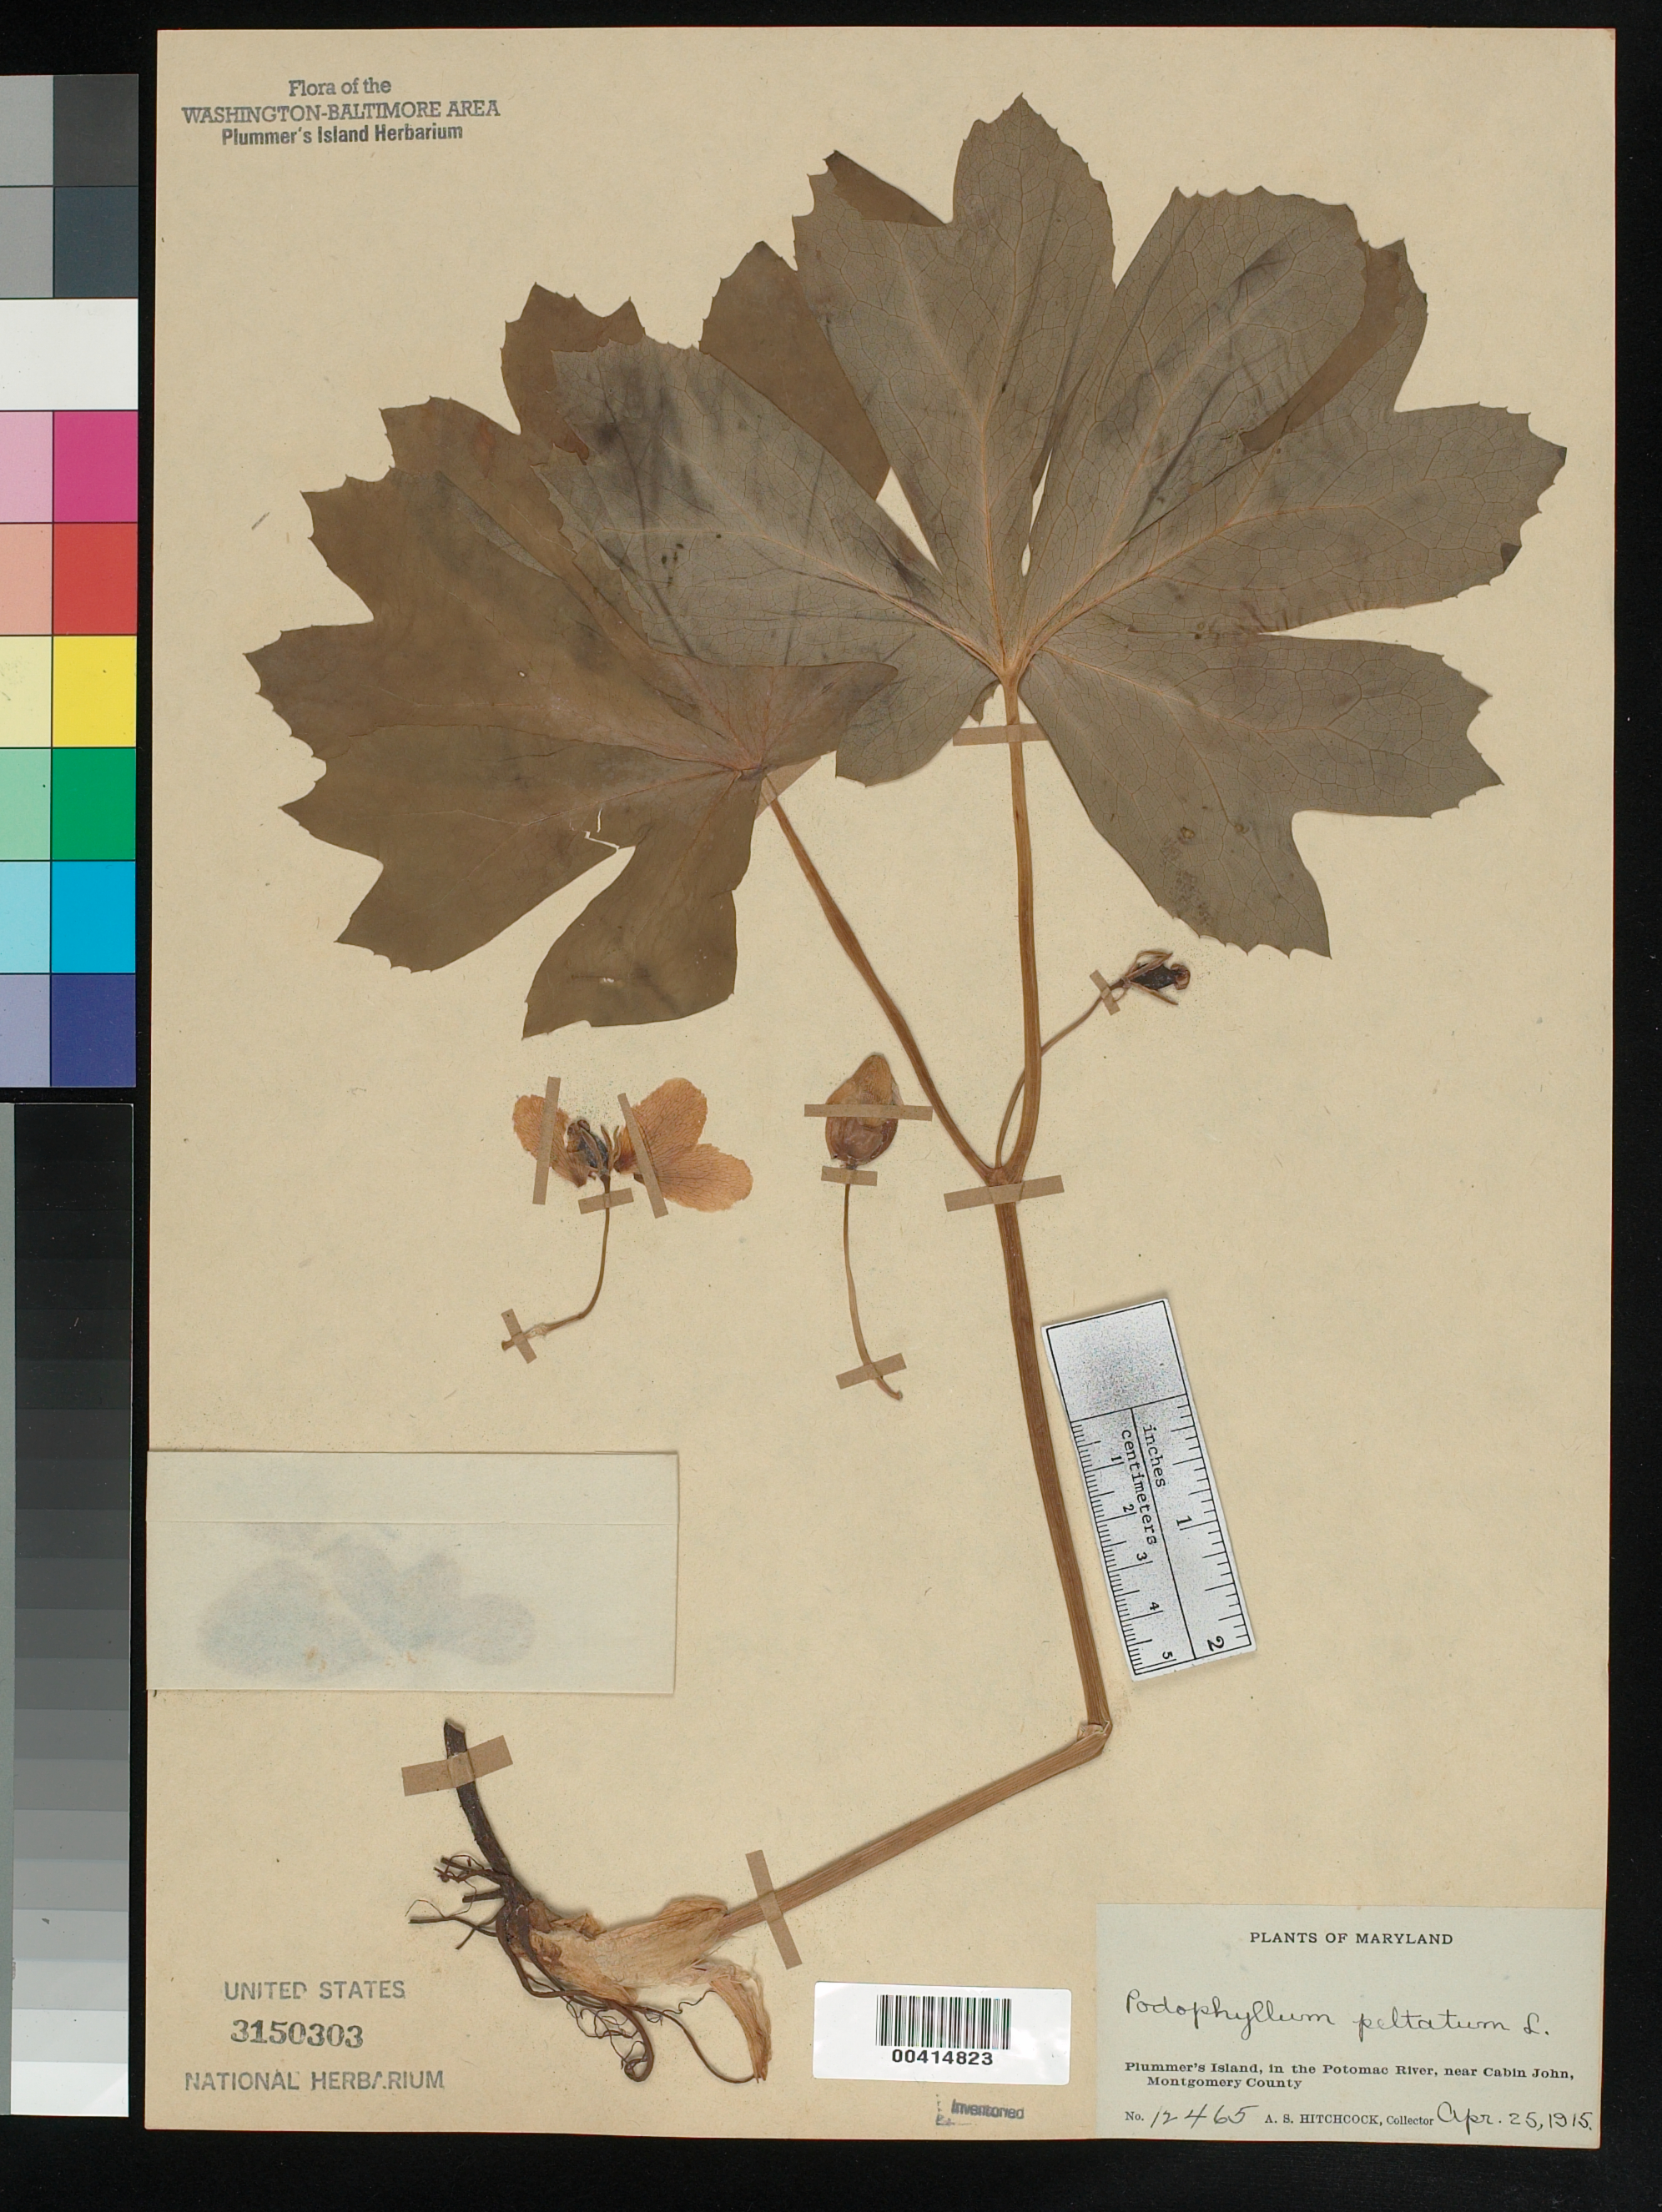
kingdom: Plantae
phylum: Tracheophyta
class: Magnoliopsida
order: Ranunculales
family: Berberidaceae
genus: Podophyllum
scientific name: Podophyllum peltatum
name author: L.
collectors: A. S. Hitchcock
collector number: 12465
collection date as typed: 25 Apr 1915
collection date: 1915-04-25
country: United States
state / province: Maryland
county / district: Montgomery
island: Plummers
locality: Plummer's Island C. & O. Canal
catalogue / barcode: US 3150303